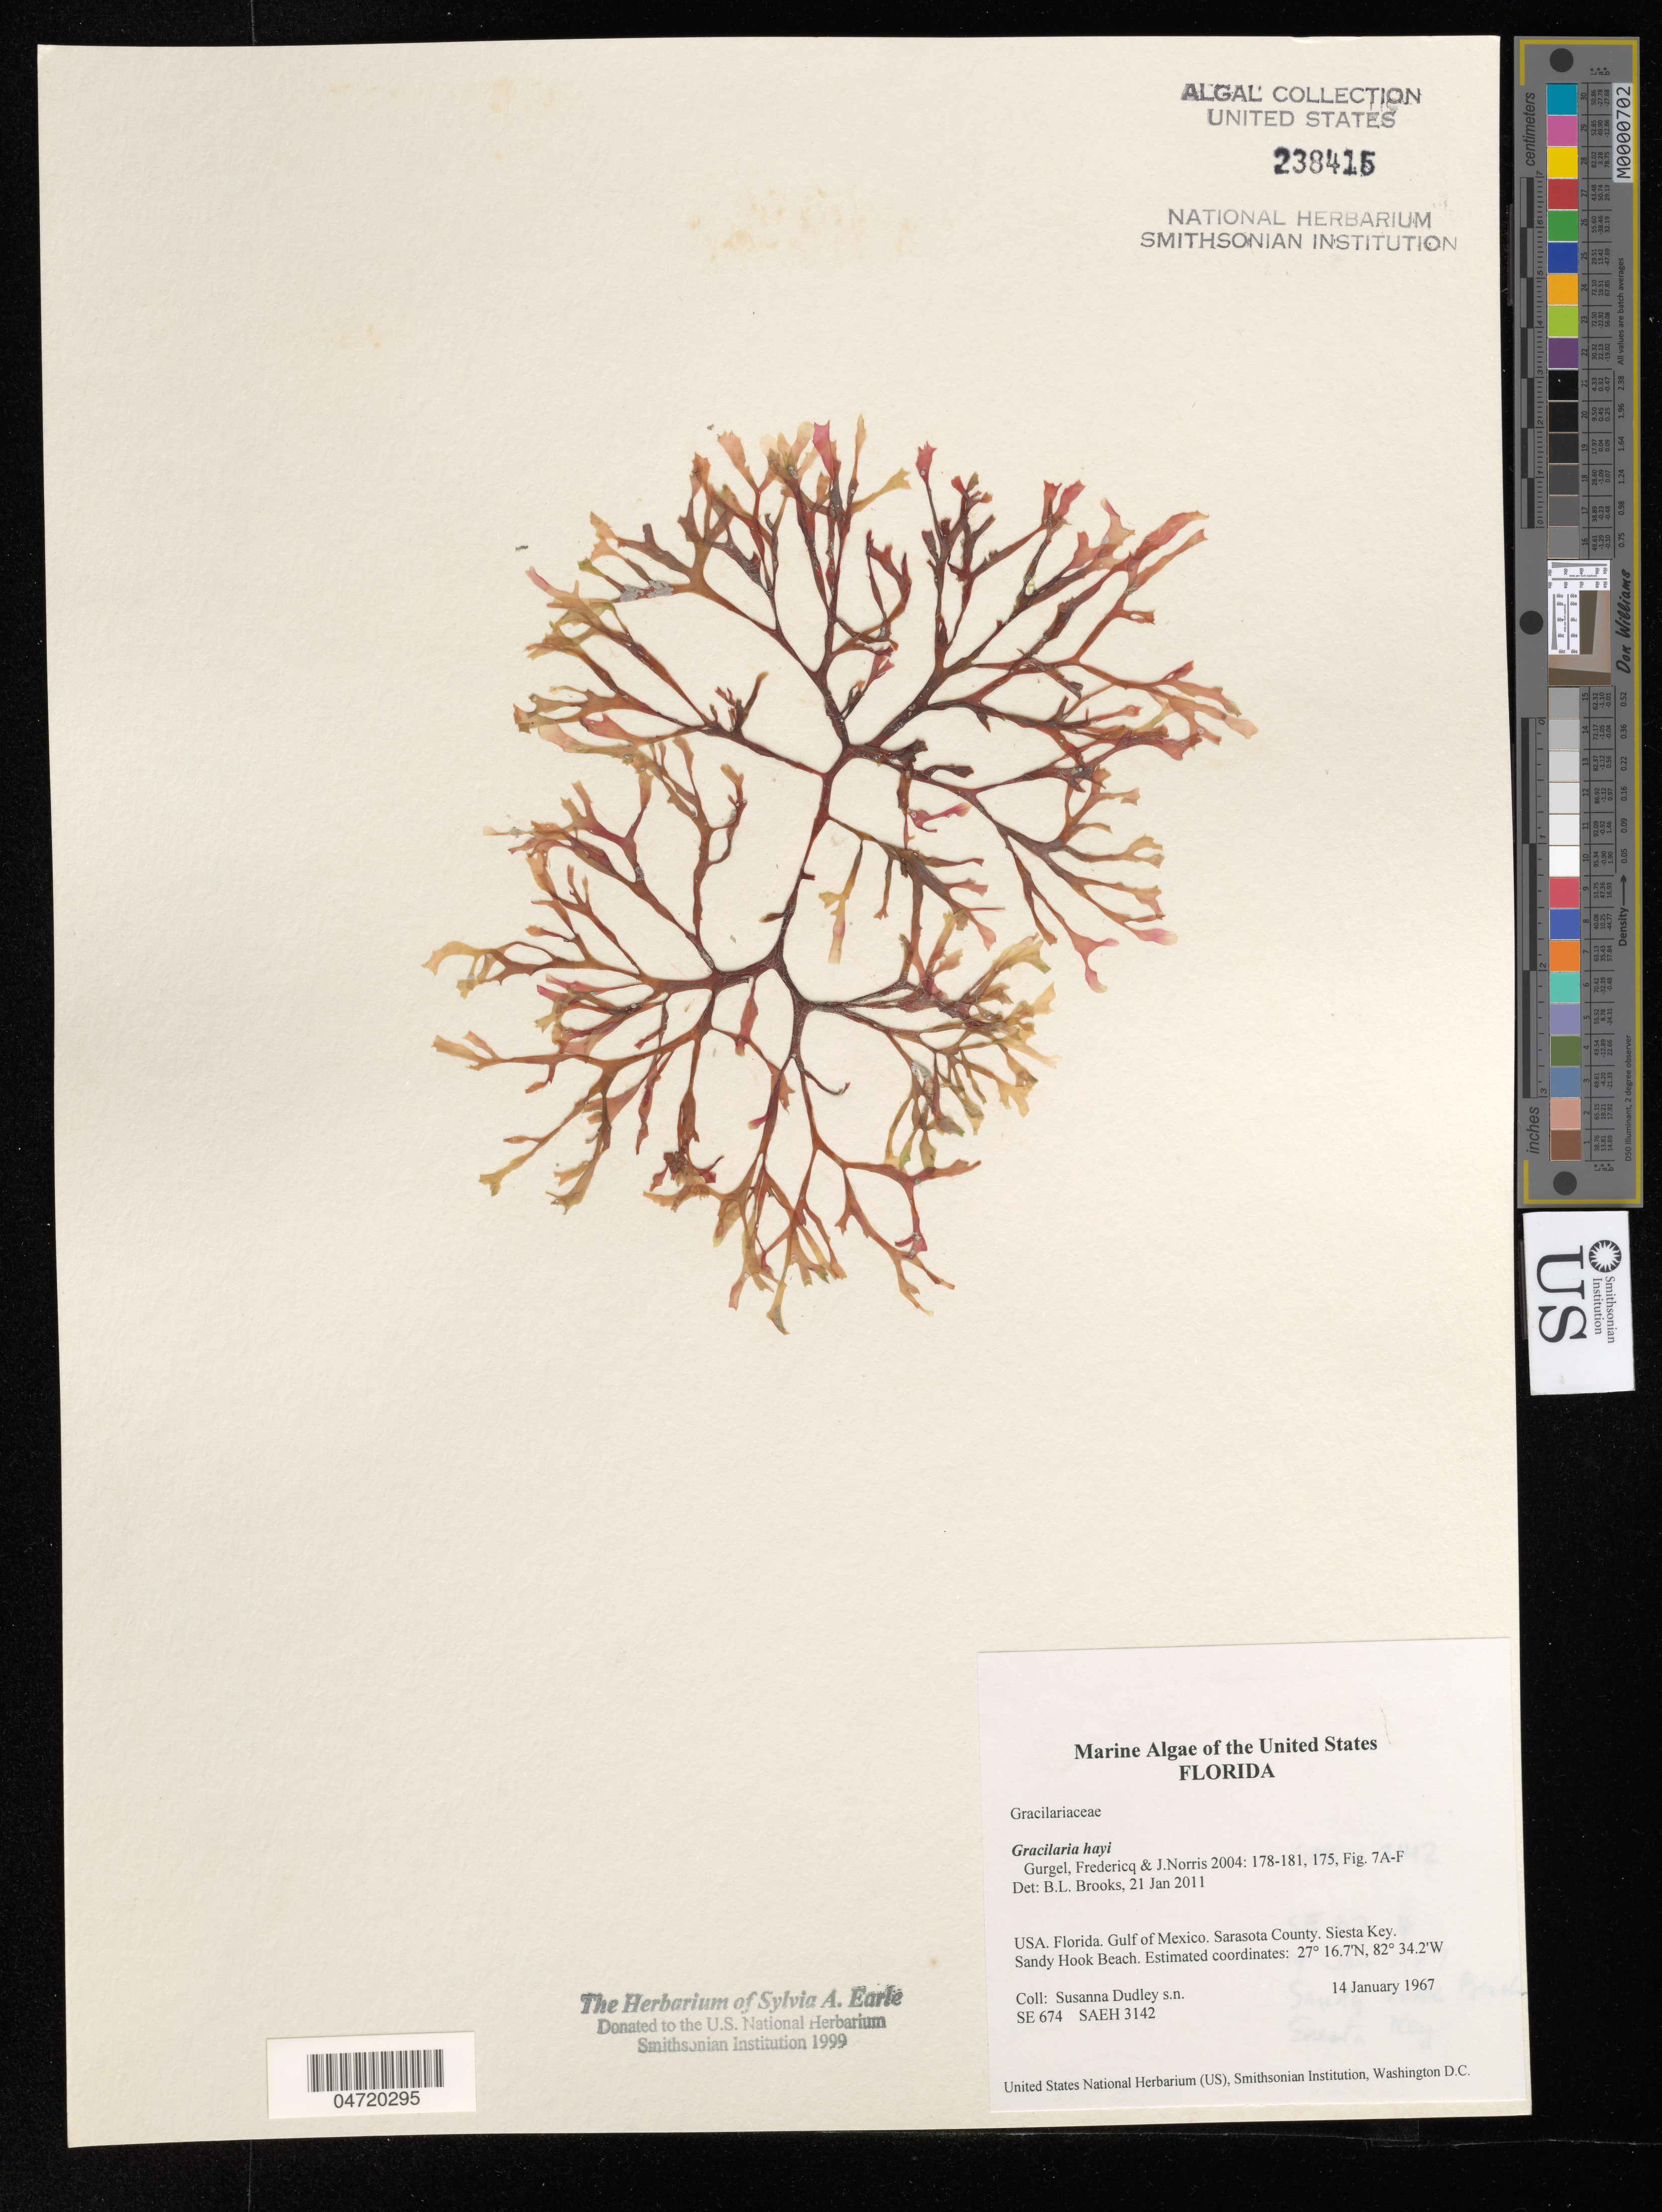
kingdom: Plantae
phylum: Rhodophyta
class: Florideophyceae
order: Gracilariales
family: Gracilariaceae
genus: Gracilaria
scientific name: Gracilaria hayi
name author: Gurgel et al. in I.A. Abbott & McDermid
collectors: S. Dudley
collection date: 1967-01-14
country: United States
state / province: Florida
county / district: Sarasota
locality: Gulf of Mexico. Sarasota County. Siesta Key. Sandy Hook Beach.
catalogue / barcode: US 238415